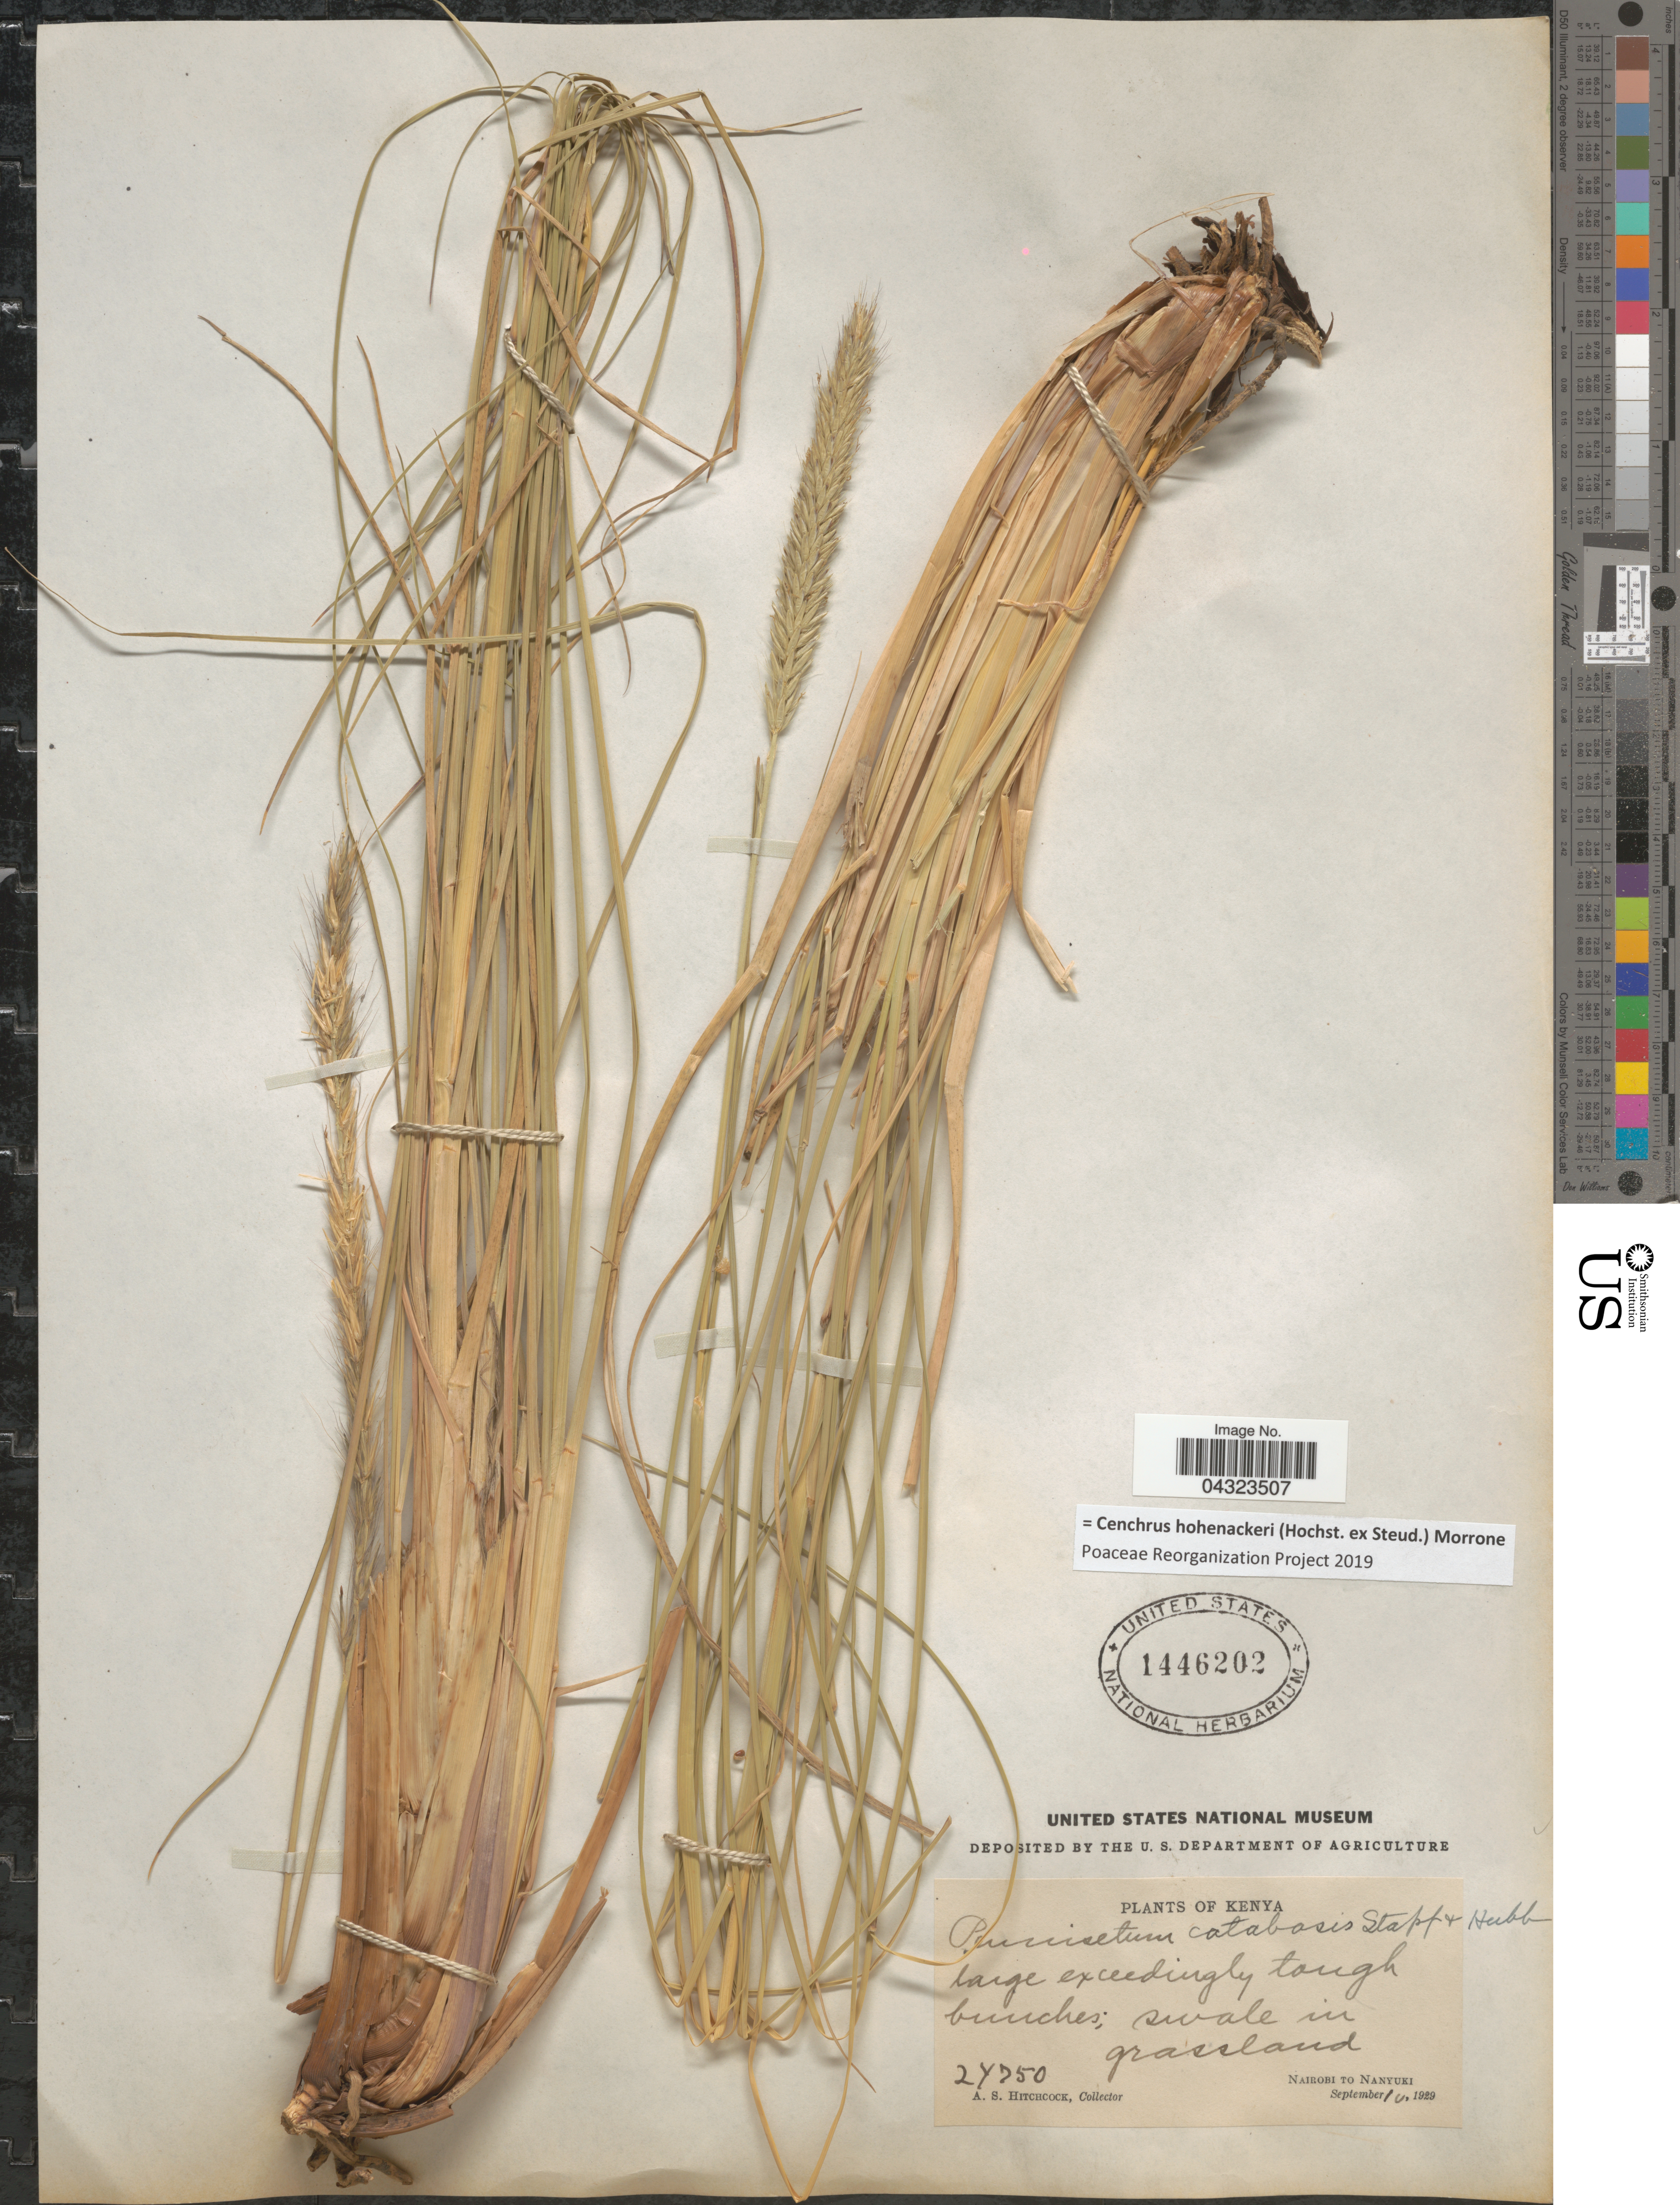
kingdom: Plantae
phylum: Tracheophyta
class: Liliopsida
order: Poales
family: Poaceae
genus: Cenchrus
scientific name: Cenchrus hohenackeri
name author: (Hochst. ex Steud.) Morrone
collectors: A. S. Hitchcock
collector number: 24750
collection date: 1929-09-10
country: Kenya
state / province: Nairobi Area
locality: Nairobi to Nanyuki.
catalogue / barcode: US 1446202